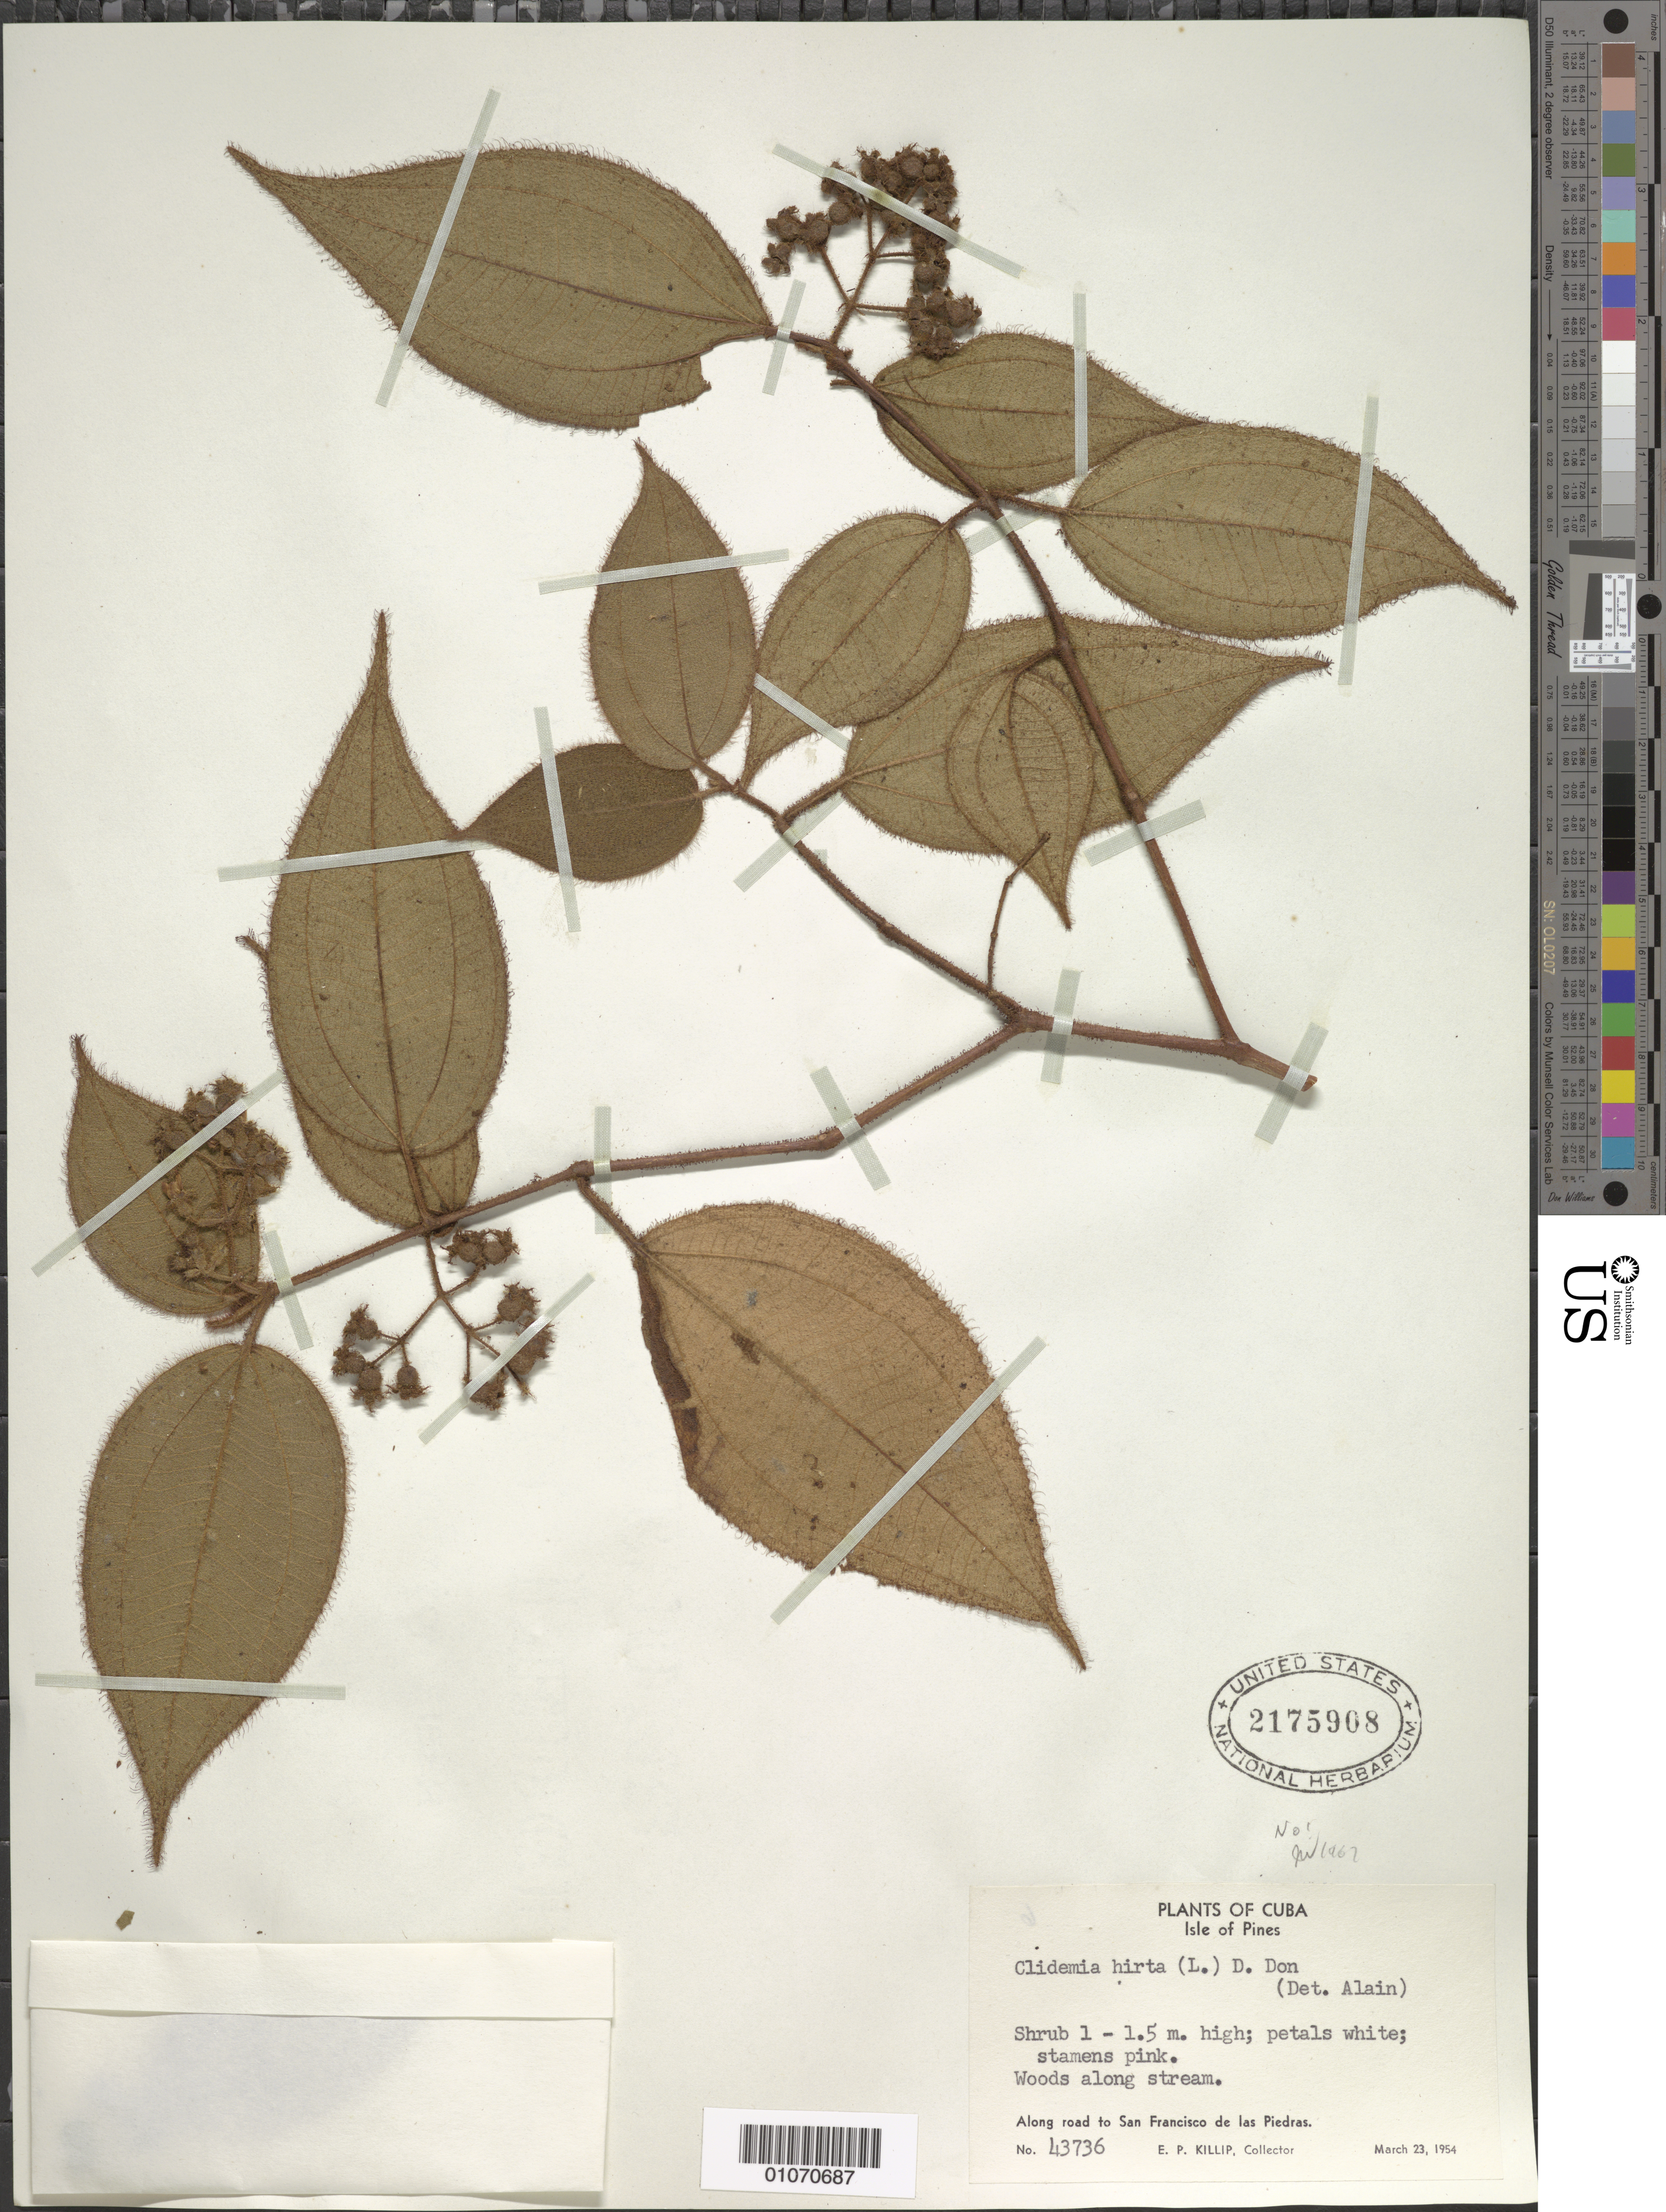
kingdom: Plantae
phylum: Tracheophyta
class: Magnoliopsida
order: Myrtales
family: Melastomataceae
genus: Miconia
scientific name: Miconia dependens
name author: (DC.) Judd & Maguire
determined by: Ferreira-Alves, R.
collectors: E. P. Killip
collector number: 43736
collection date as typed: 23 Mar 1954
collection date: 1954-03-23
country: Cuba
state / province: Isla de La Juventud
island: Isla de la Juventud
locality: San Francisco de las Piedras road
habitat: Woods along stream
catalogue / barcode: US 2175908